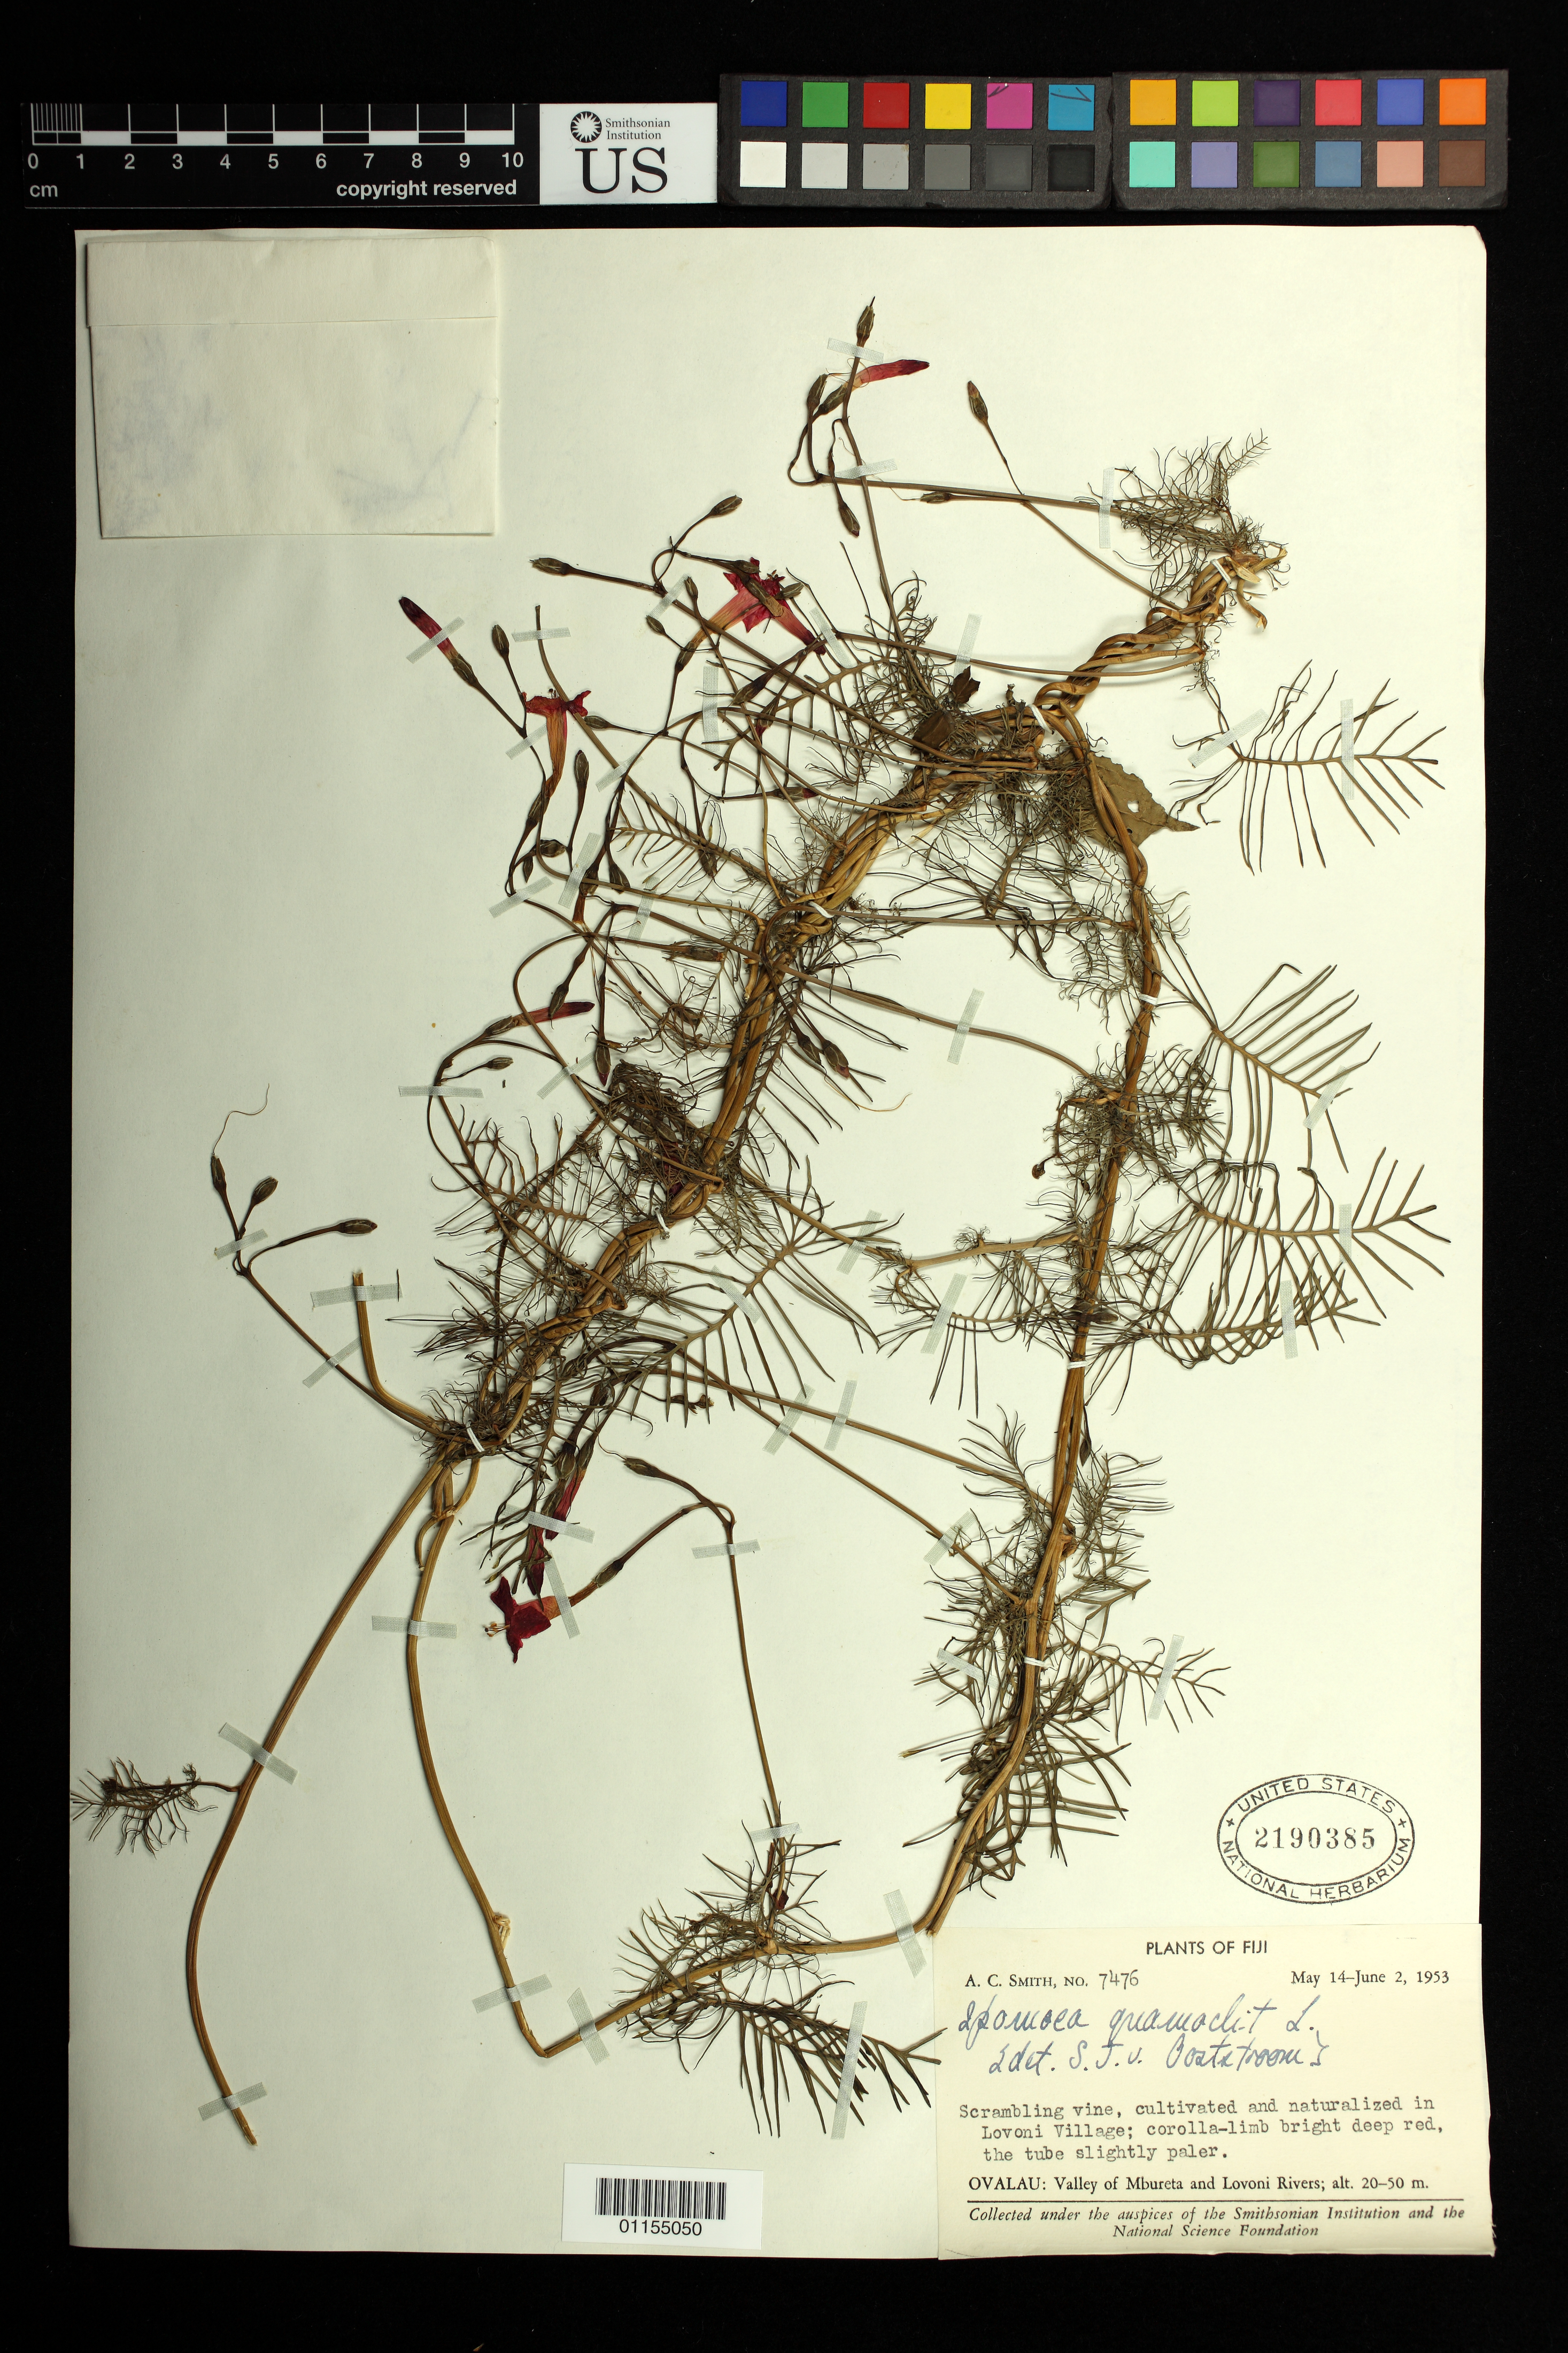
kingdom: Plantae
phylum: Tracheophyta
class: Magnoliopsida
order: Solanales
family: Convolvulaceae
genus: Ipomoea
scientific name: Ipomoea quamoclit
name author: L.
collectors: A. C. Smith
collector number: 7476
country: Fiji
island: Ovalau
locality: Valley of Mbureta and Lovoni Rivers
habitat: cultivated and naturalized in Lovoni Village.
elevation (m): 20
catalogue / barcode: US 2190385